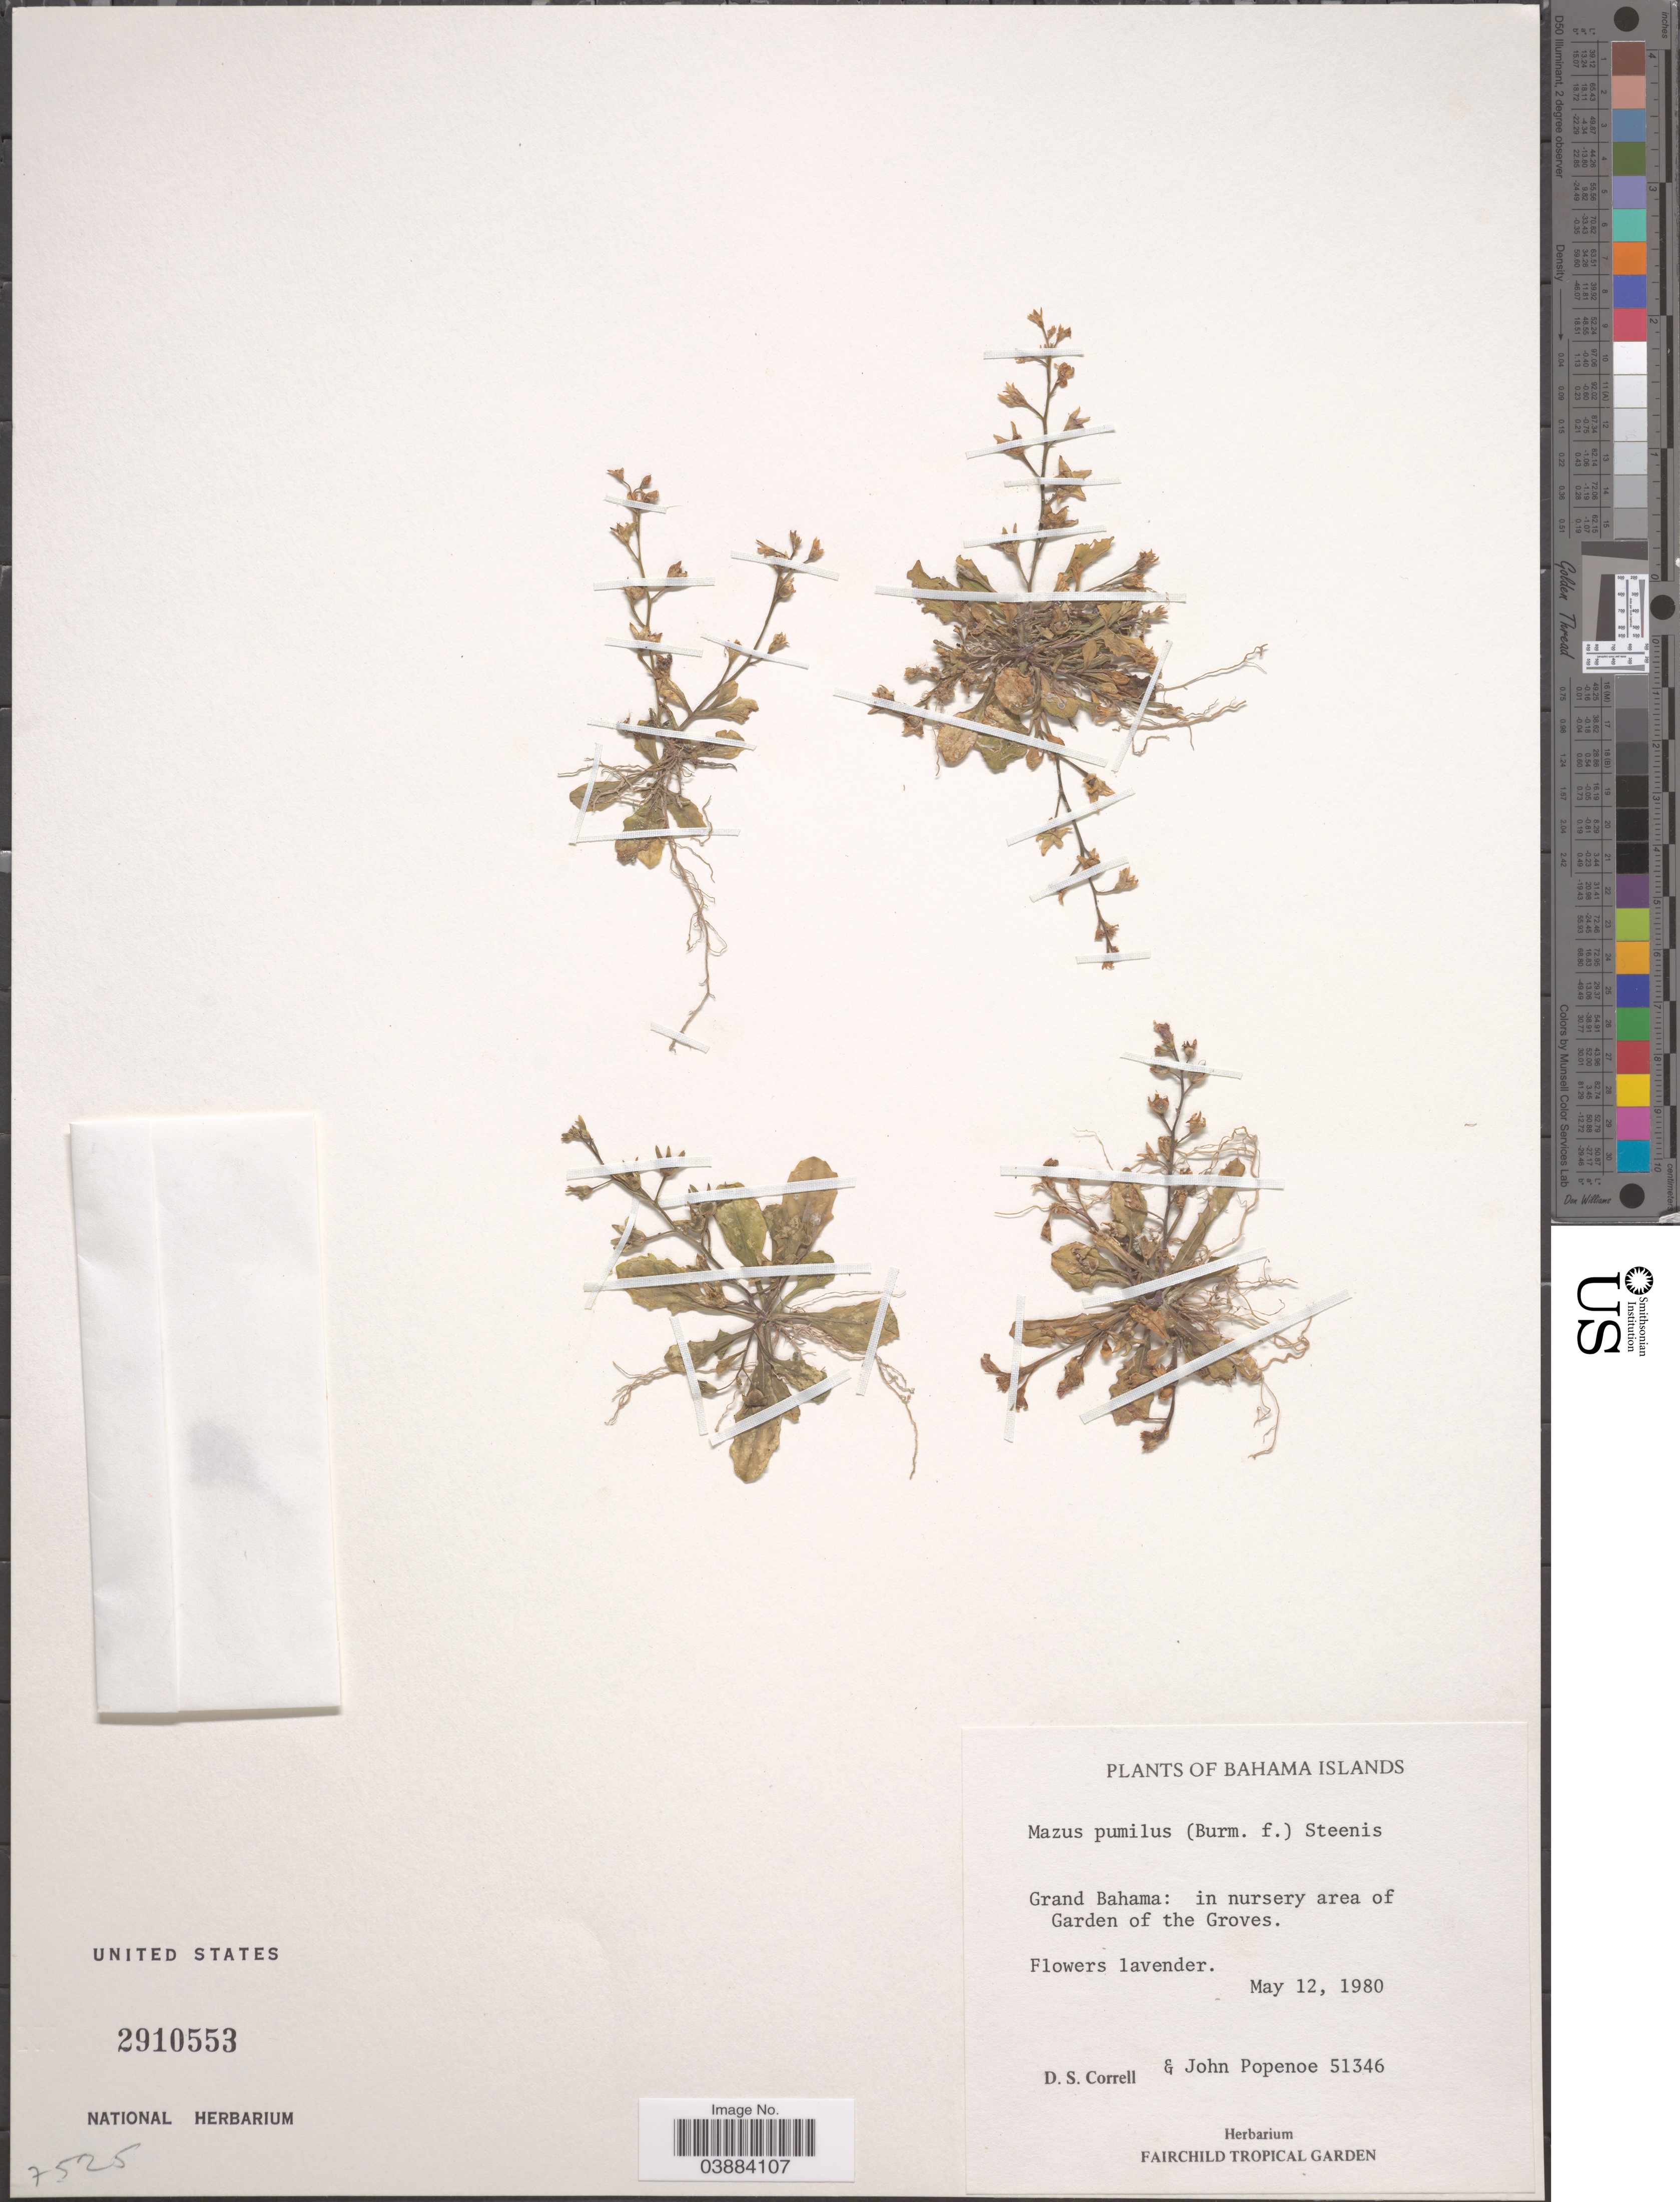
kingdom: Plantae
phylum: Tracheophyta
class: Magnoliopsida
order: Lamiales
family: Mazaceae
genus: Mazus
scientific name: Mazus pumilus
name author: (Burm. f.) Steenis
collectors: D. S. Correll & J. Popenoe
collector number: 51346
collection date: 1980-05-12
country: Bahamas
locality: Bahama Islands. Grand Bahama: in nursery area of Garden of the Groves.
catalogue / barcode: US 2910553